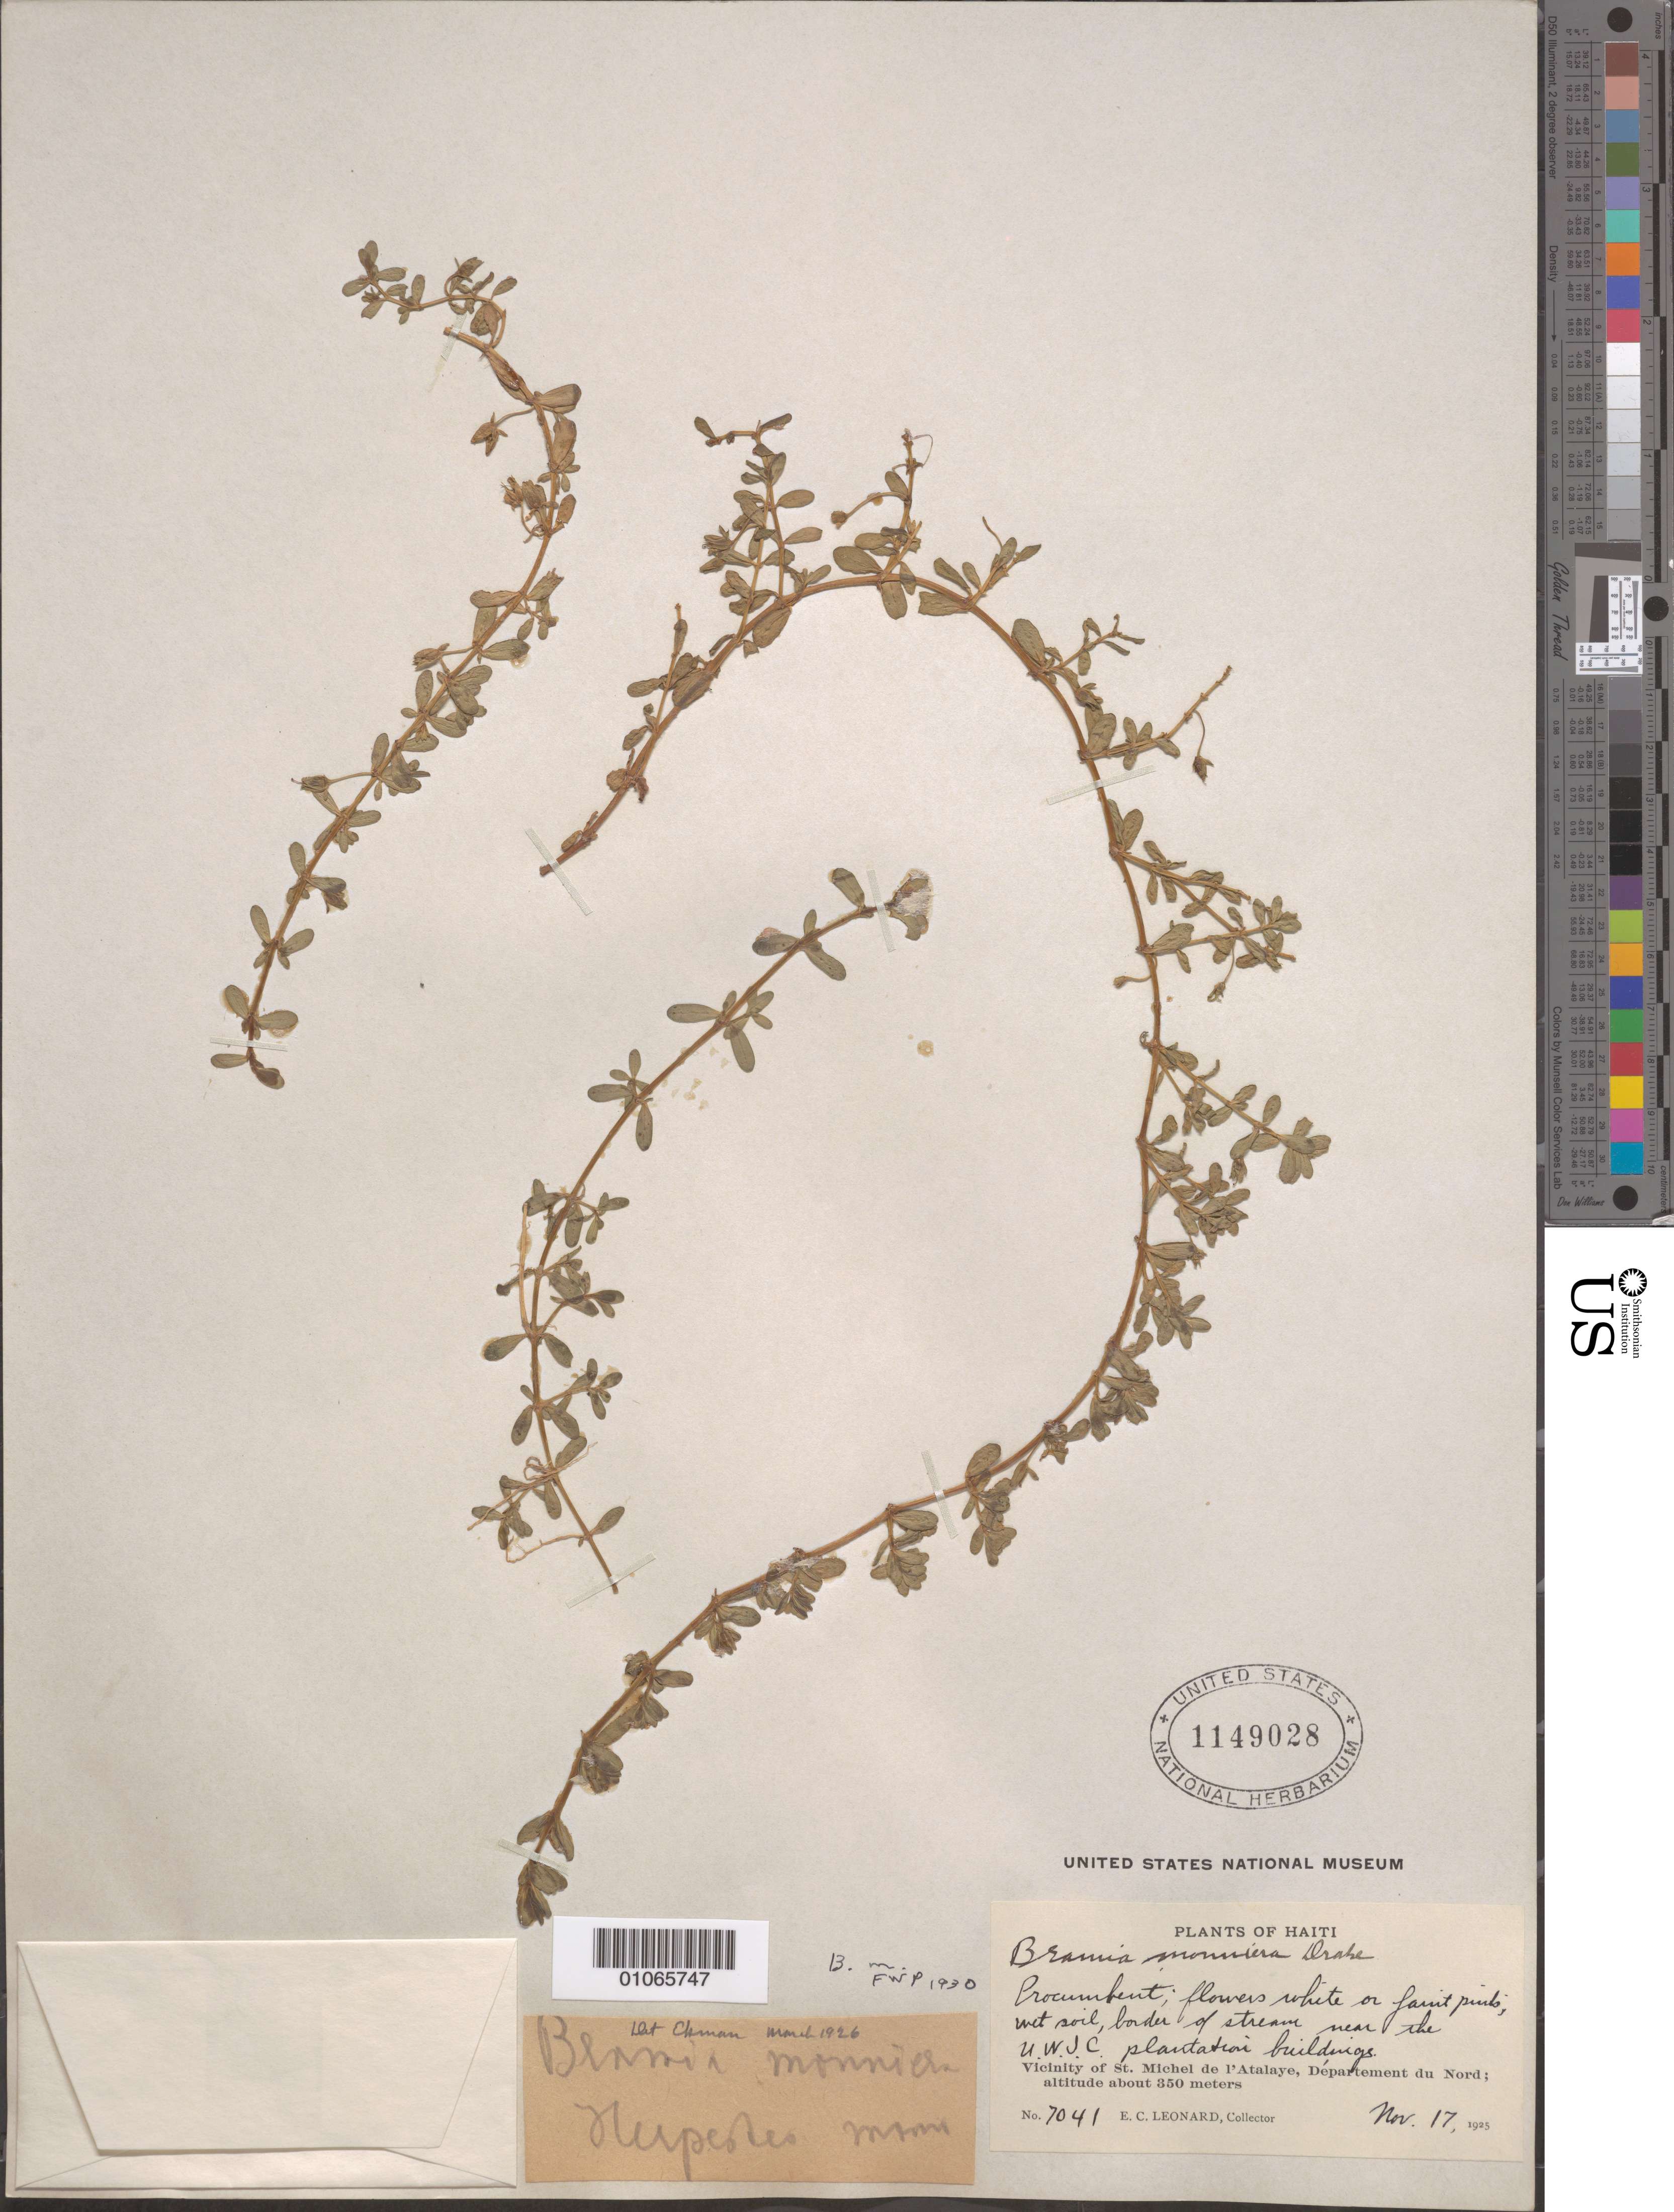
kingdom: Plantae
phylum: Tracheophyta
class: Magnoliopsida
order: Lamiales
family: Plantaginaceae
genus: Bacopa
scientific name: Bacopa monnieri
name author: (L.) Wettst.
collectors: E. C. Leonard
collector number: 7041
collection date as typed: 17 Nov 1925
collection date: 1925-11-17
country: Haiti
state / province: Nord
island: Hispaniola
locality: Vicinity of St. Michel de l'Atalaye. Wet soil, border of stream near the UWJC plantation buildings.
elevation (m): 350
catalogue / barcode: US 1149028